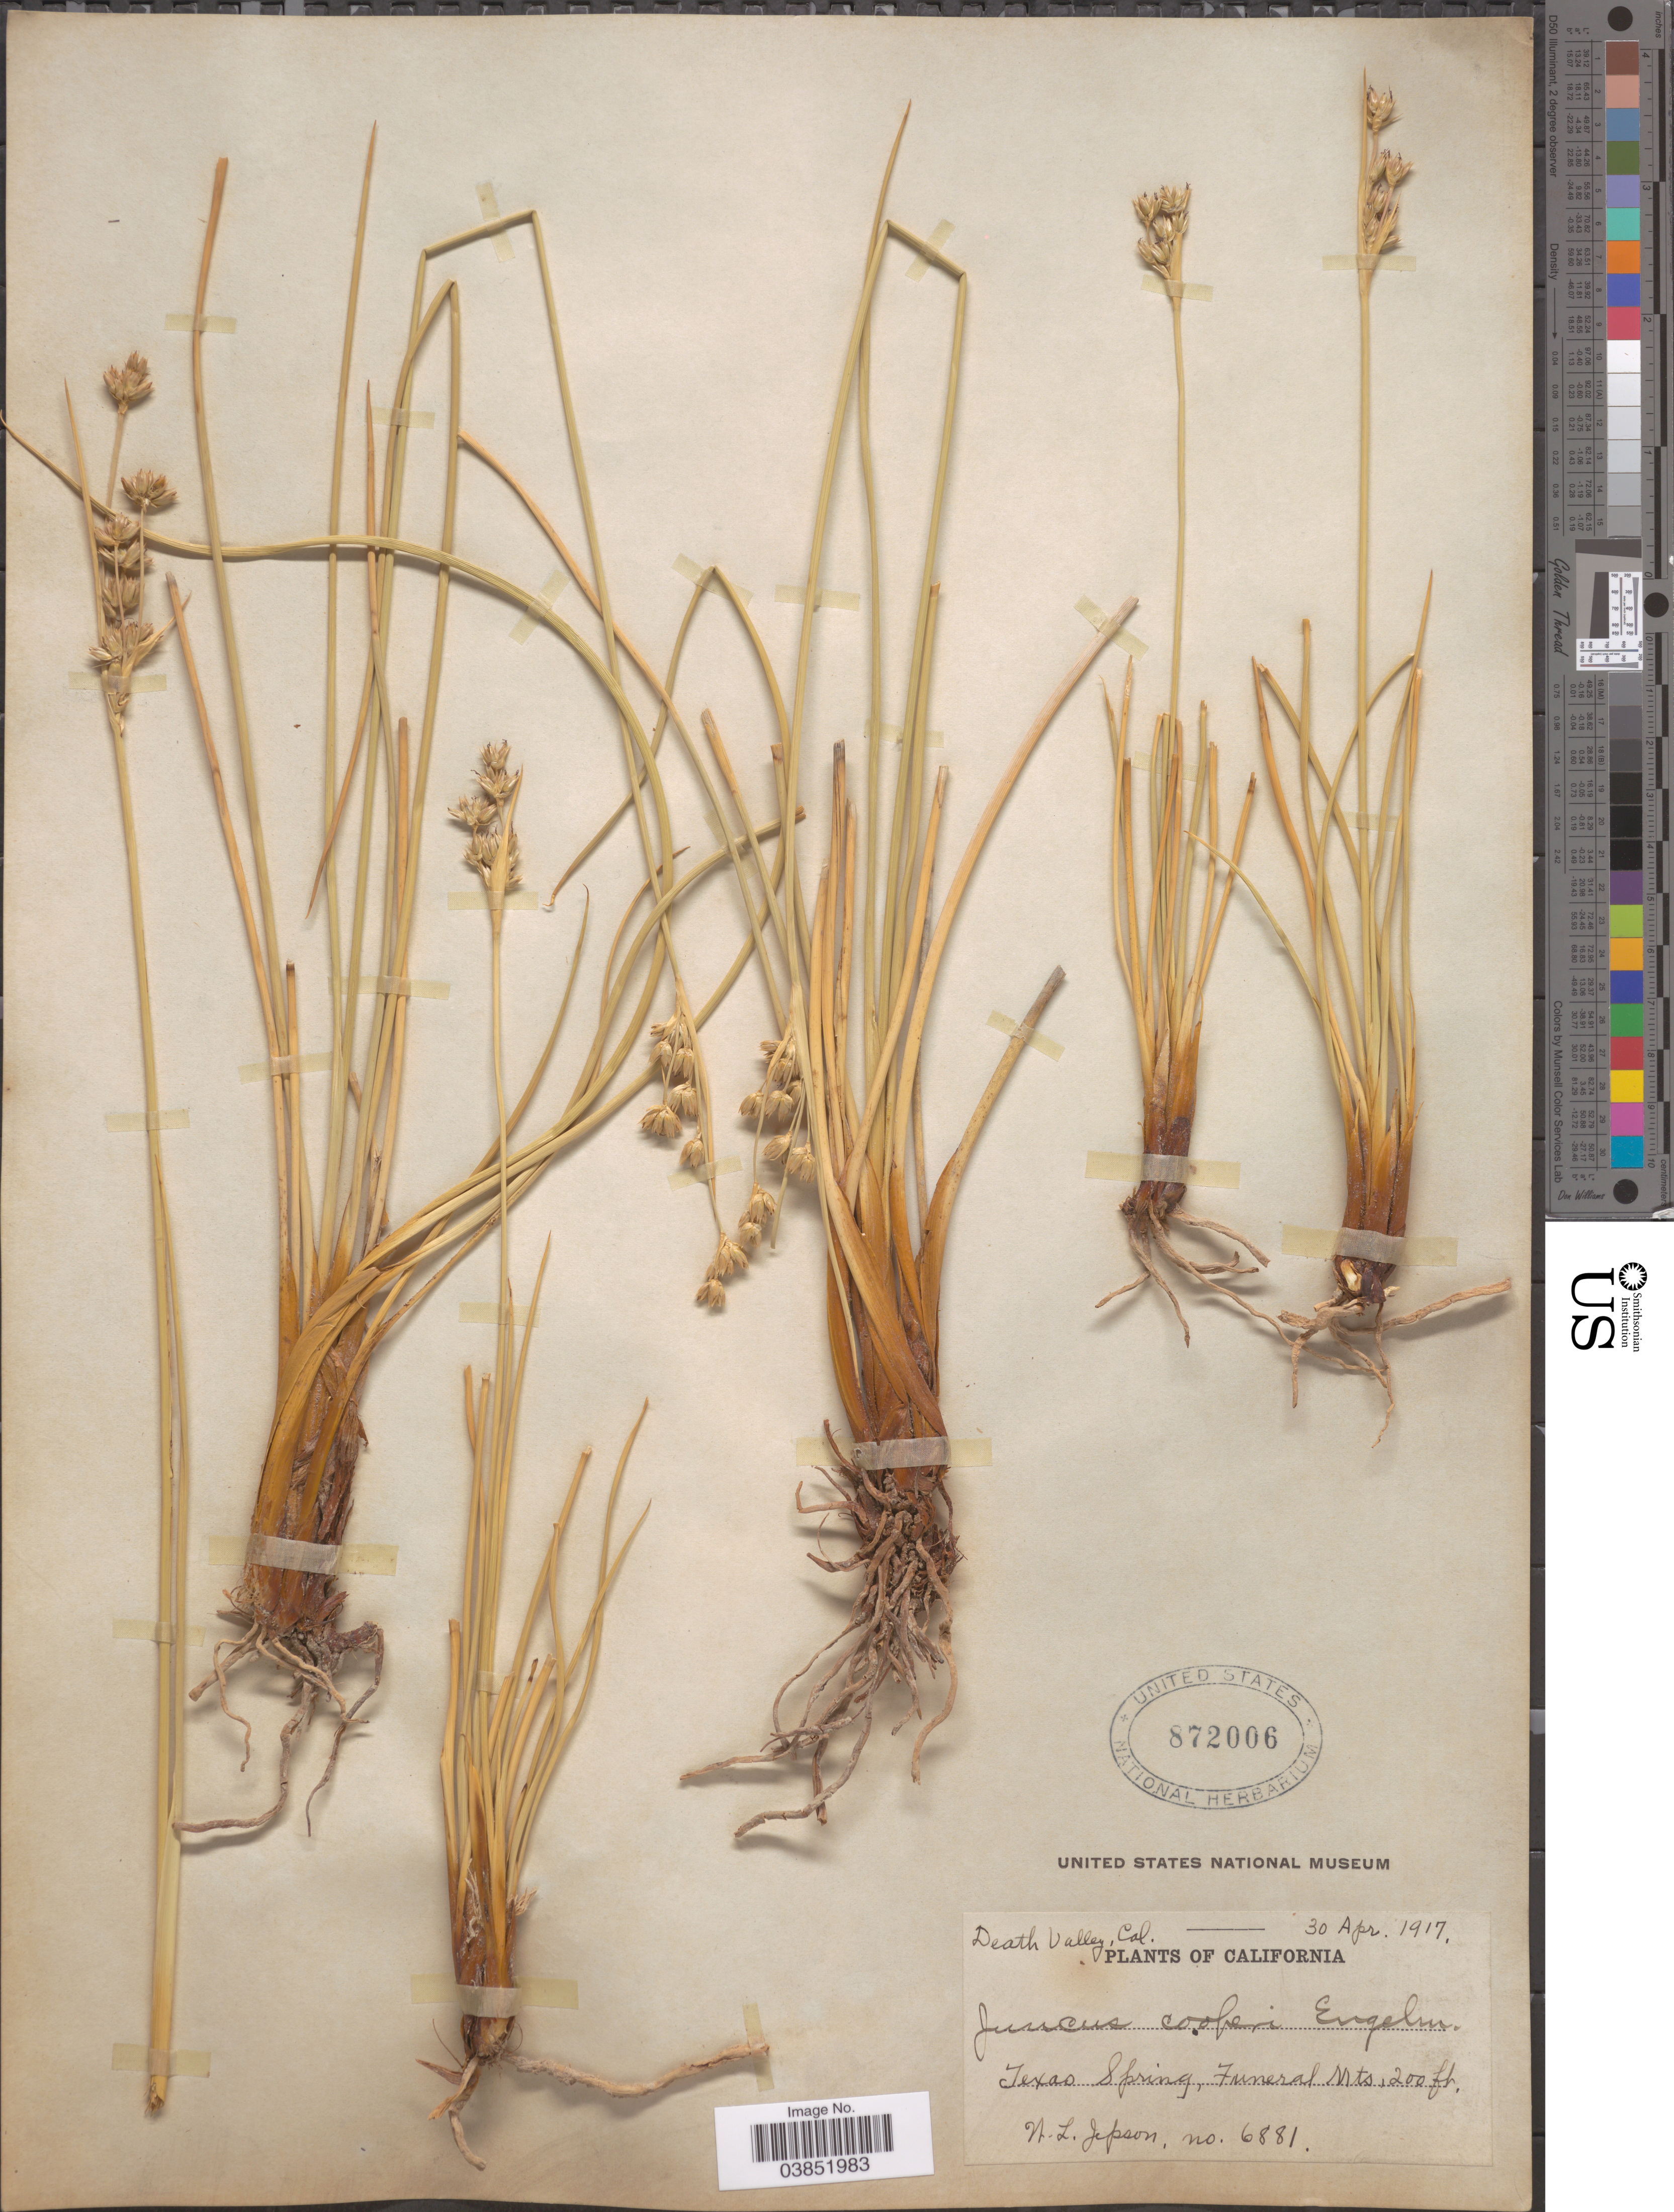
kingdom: Plantae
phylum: Tracheophyta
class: Liliopsida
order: Poales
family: Juncaceae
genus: Juncus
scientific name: Juncus cooperi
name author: Engelm.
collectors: W. L. Jepson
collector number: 6881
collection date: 1917-04-30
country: United States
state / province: California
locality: Death Valley. Texas Spring, Funeral Mts.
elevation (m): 61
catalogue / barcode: US 872006